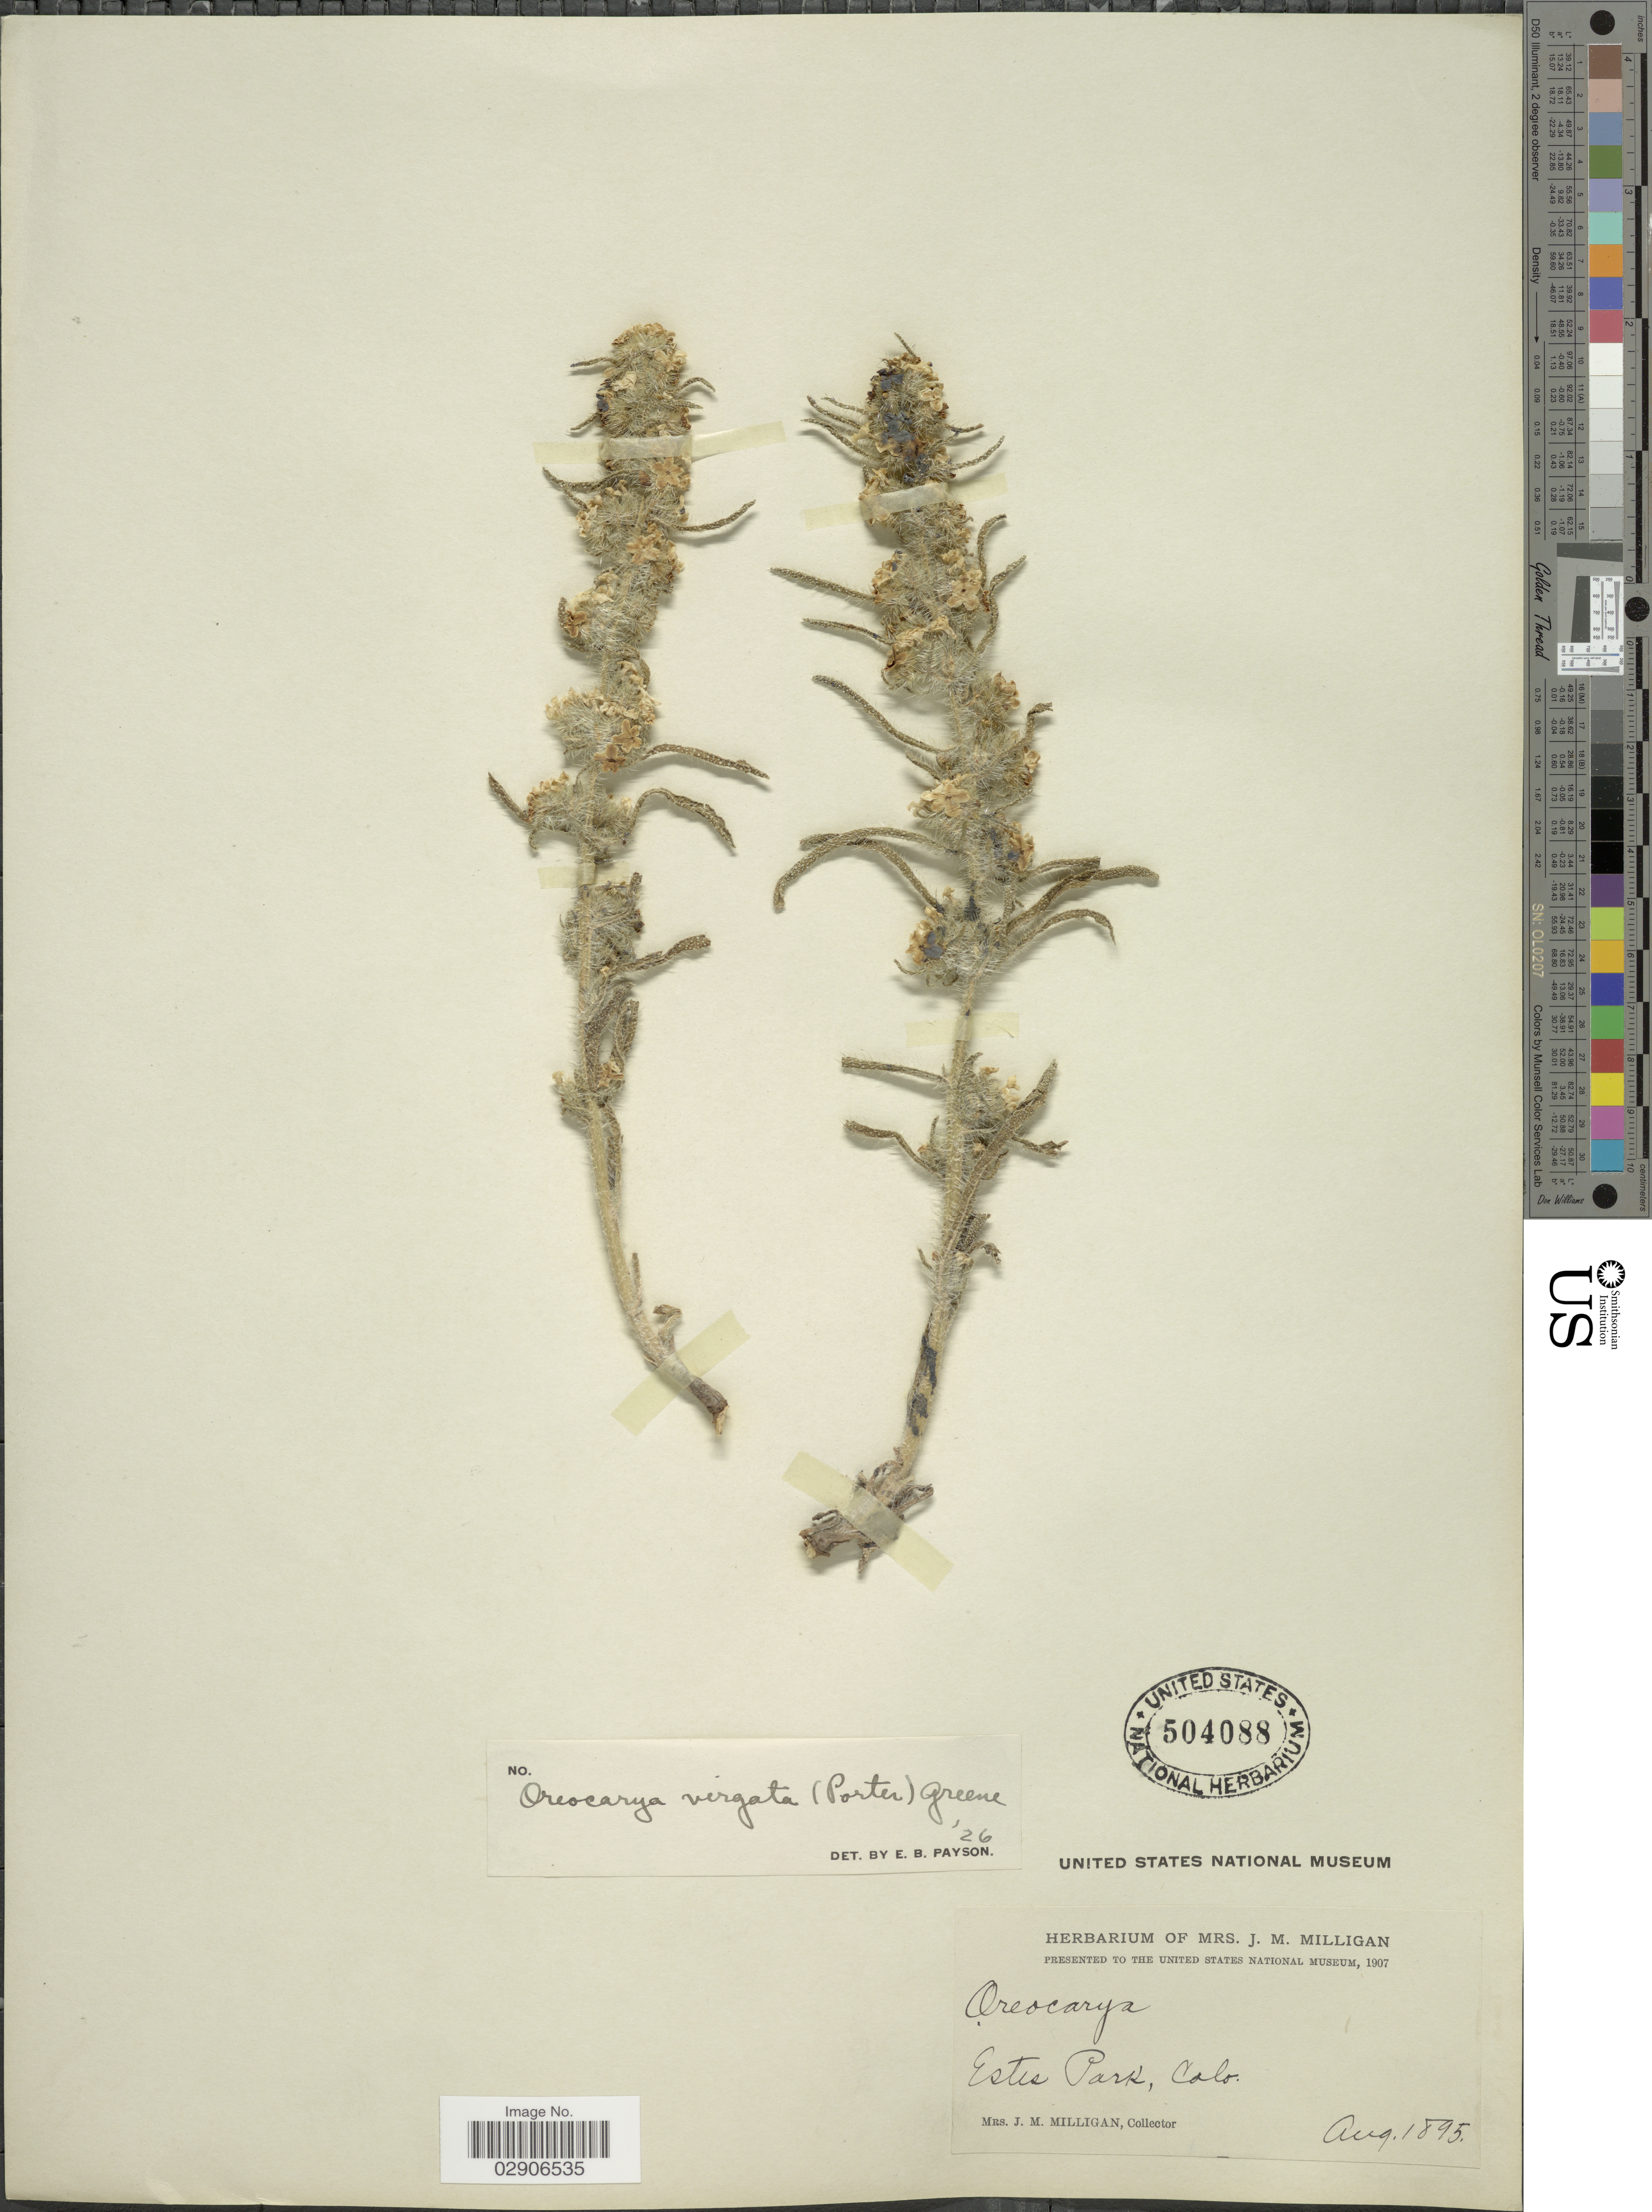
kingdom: Plantae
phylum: Tracheophyta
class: Magnoliopsida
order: Boraginales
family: Boraginaceae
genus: Oreocarya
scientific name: Oreocarya virgata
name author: (Porter) Greene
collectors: J. Milligan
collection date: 1895-08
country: United States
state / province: Colorado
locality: Estes Park. Colo.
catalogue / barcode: US 504088